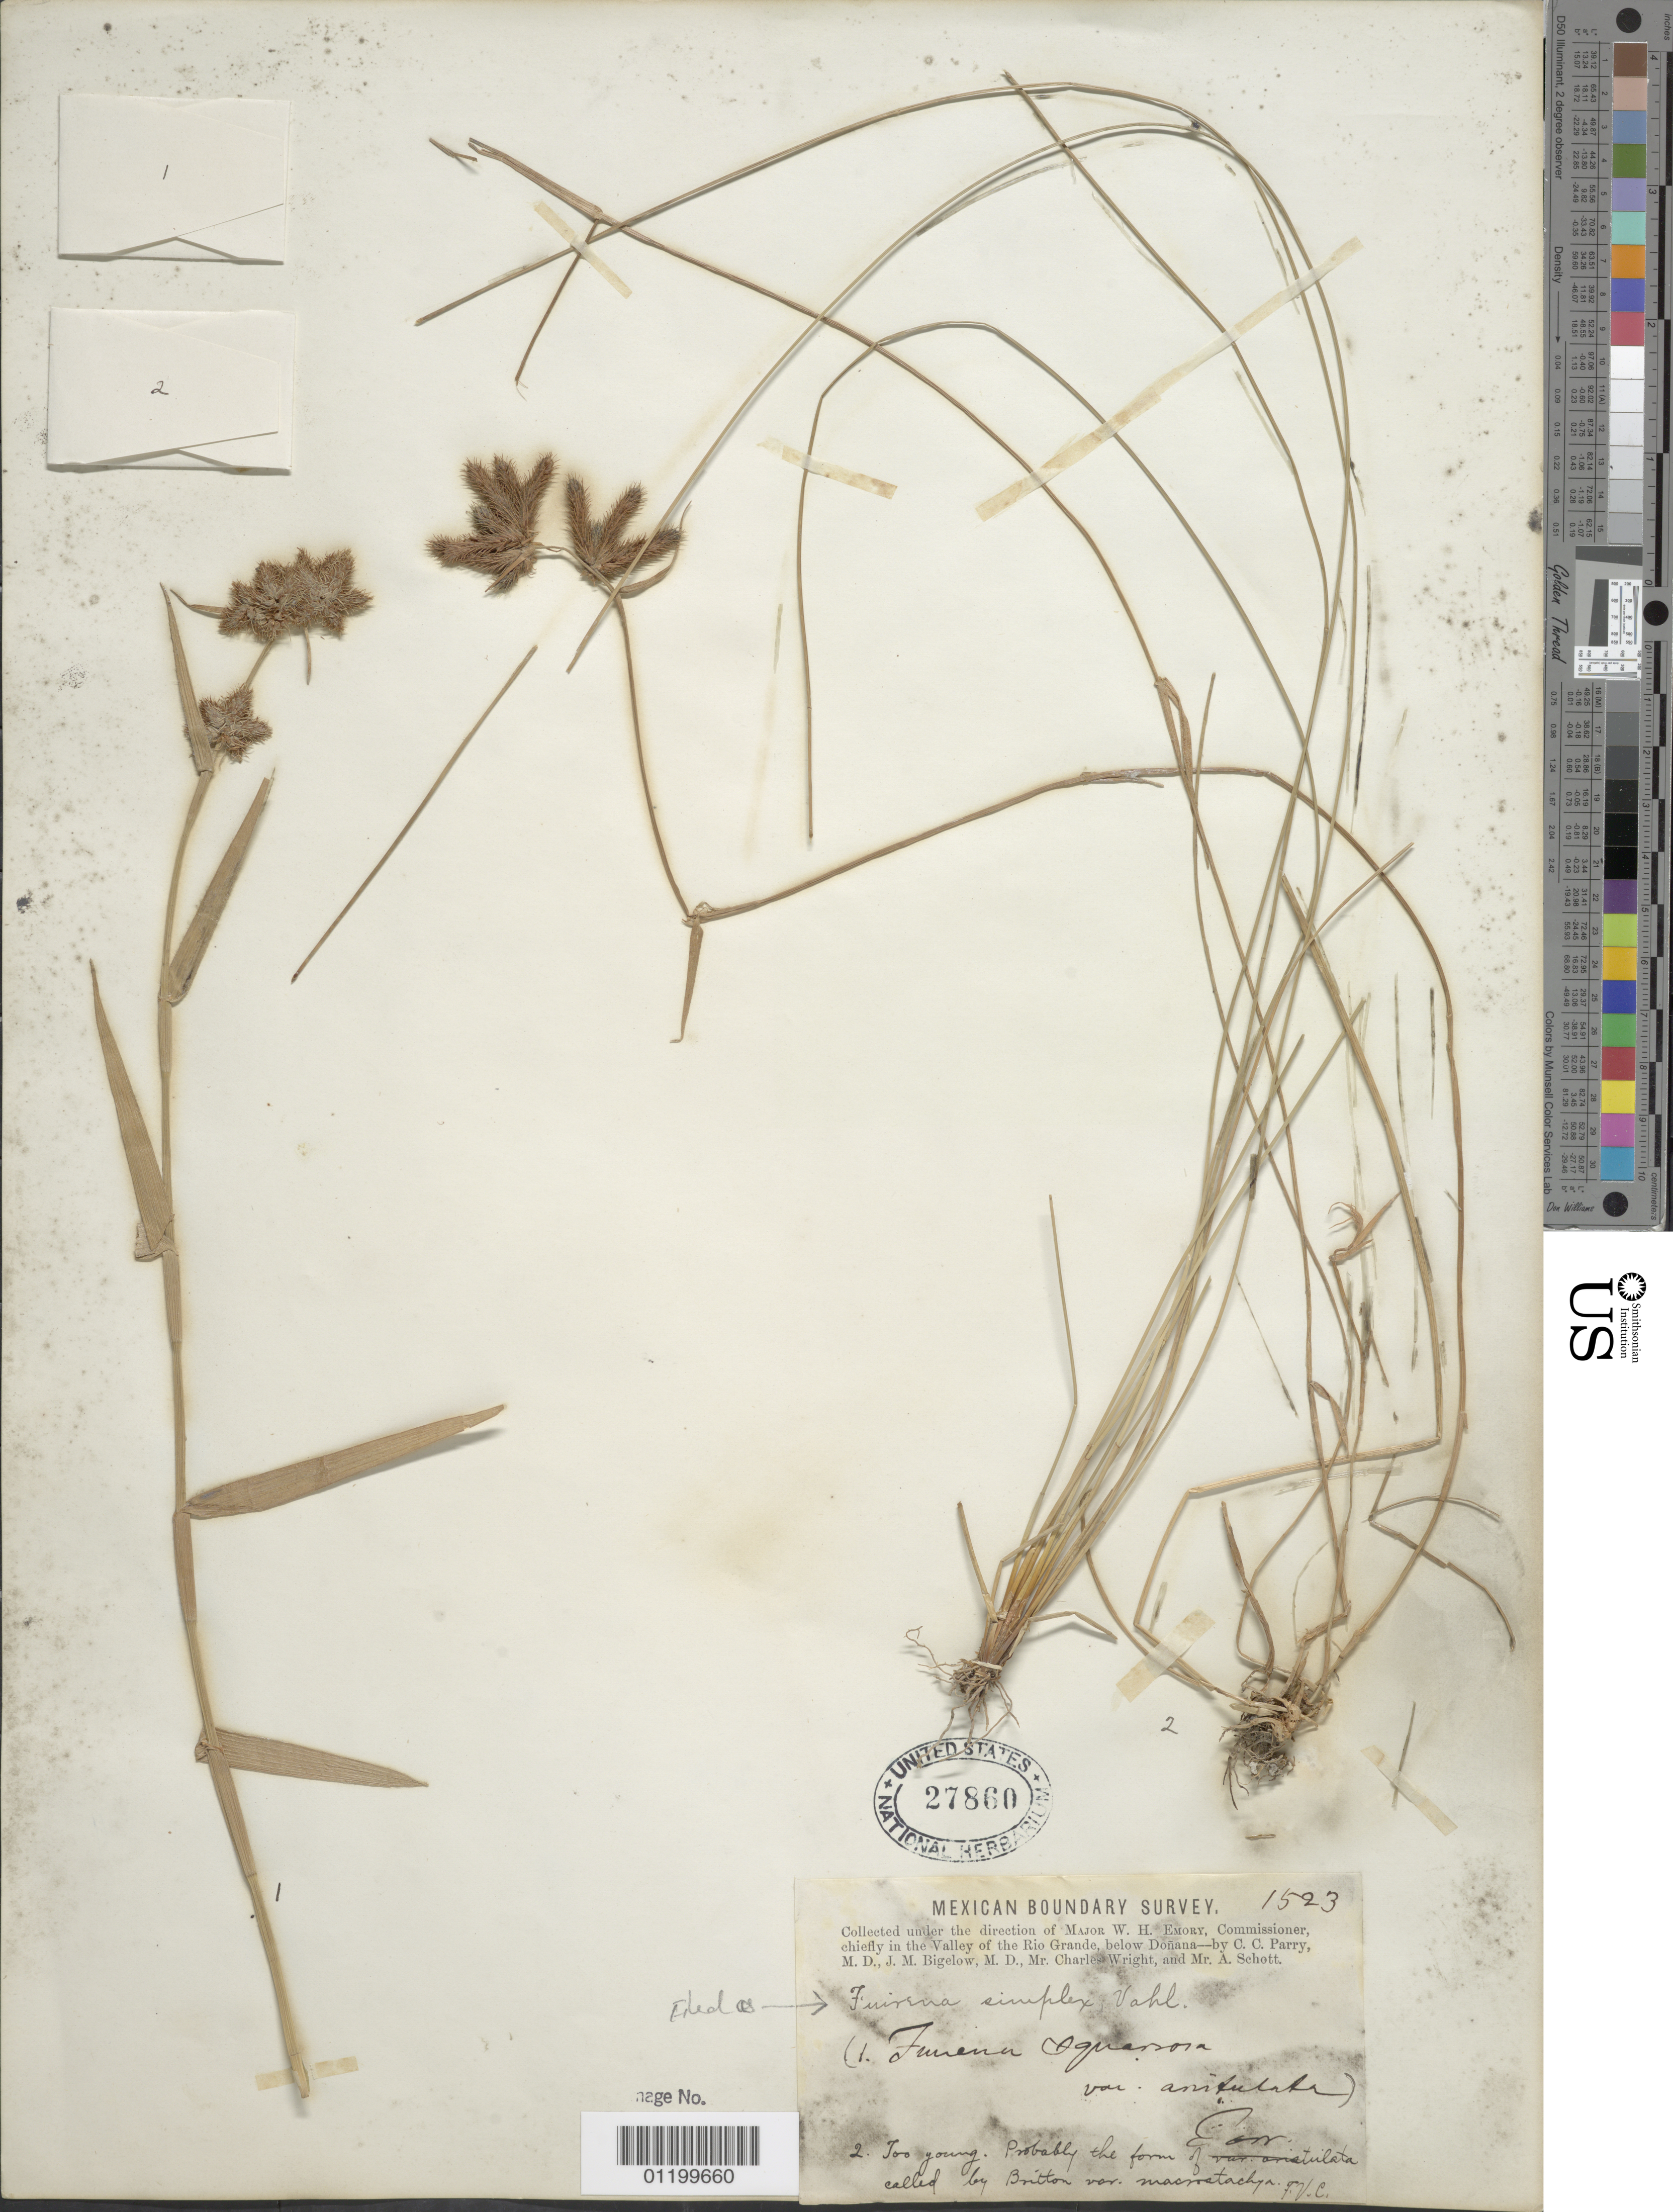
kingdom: Plantae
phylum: Tracheophyta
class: Liliopsida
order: Poales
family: Cyperaceae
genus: Fuirena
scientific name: Fuirena simplex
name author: Vahl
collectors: C. C. Parry, J. M. Bigelow, C. Wright & A. C. V. Schott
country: Mexico / United States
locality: Valley of the Rio Grande, below Donana.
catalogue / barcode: US 27860